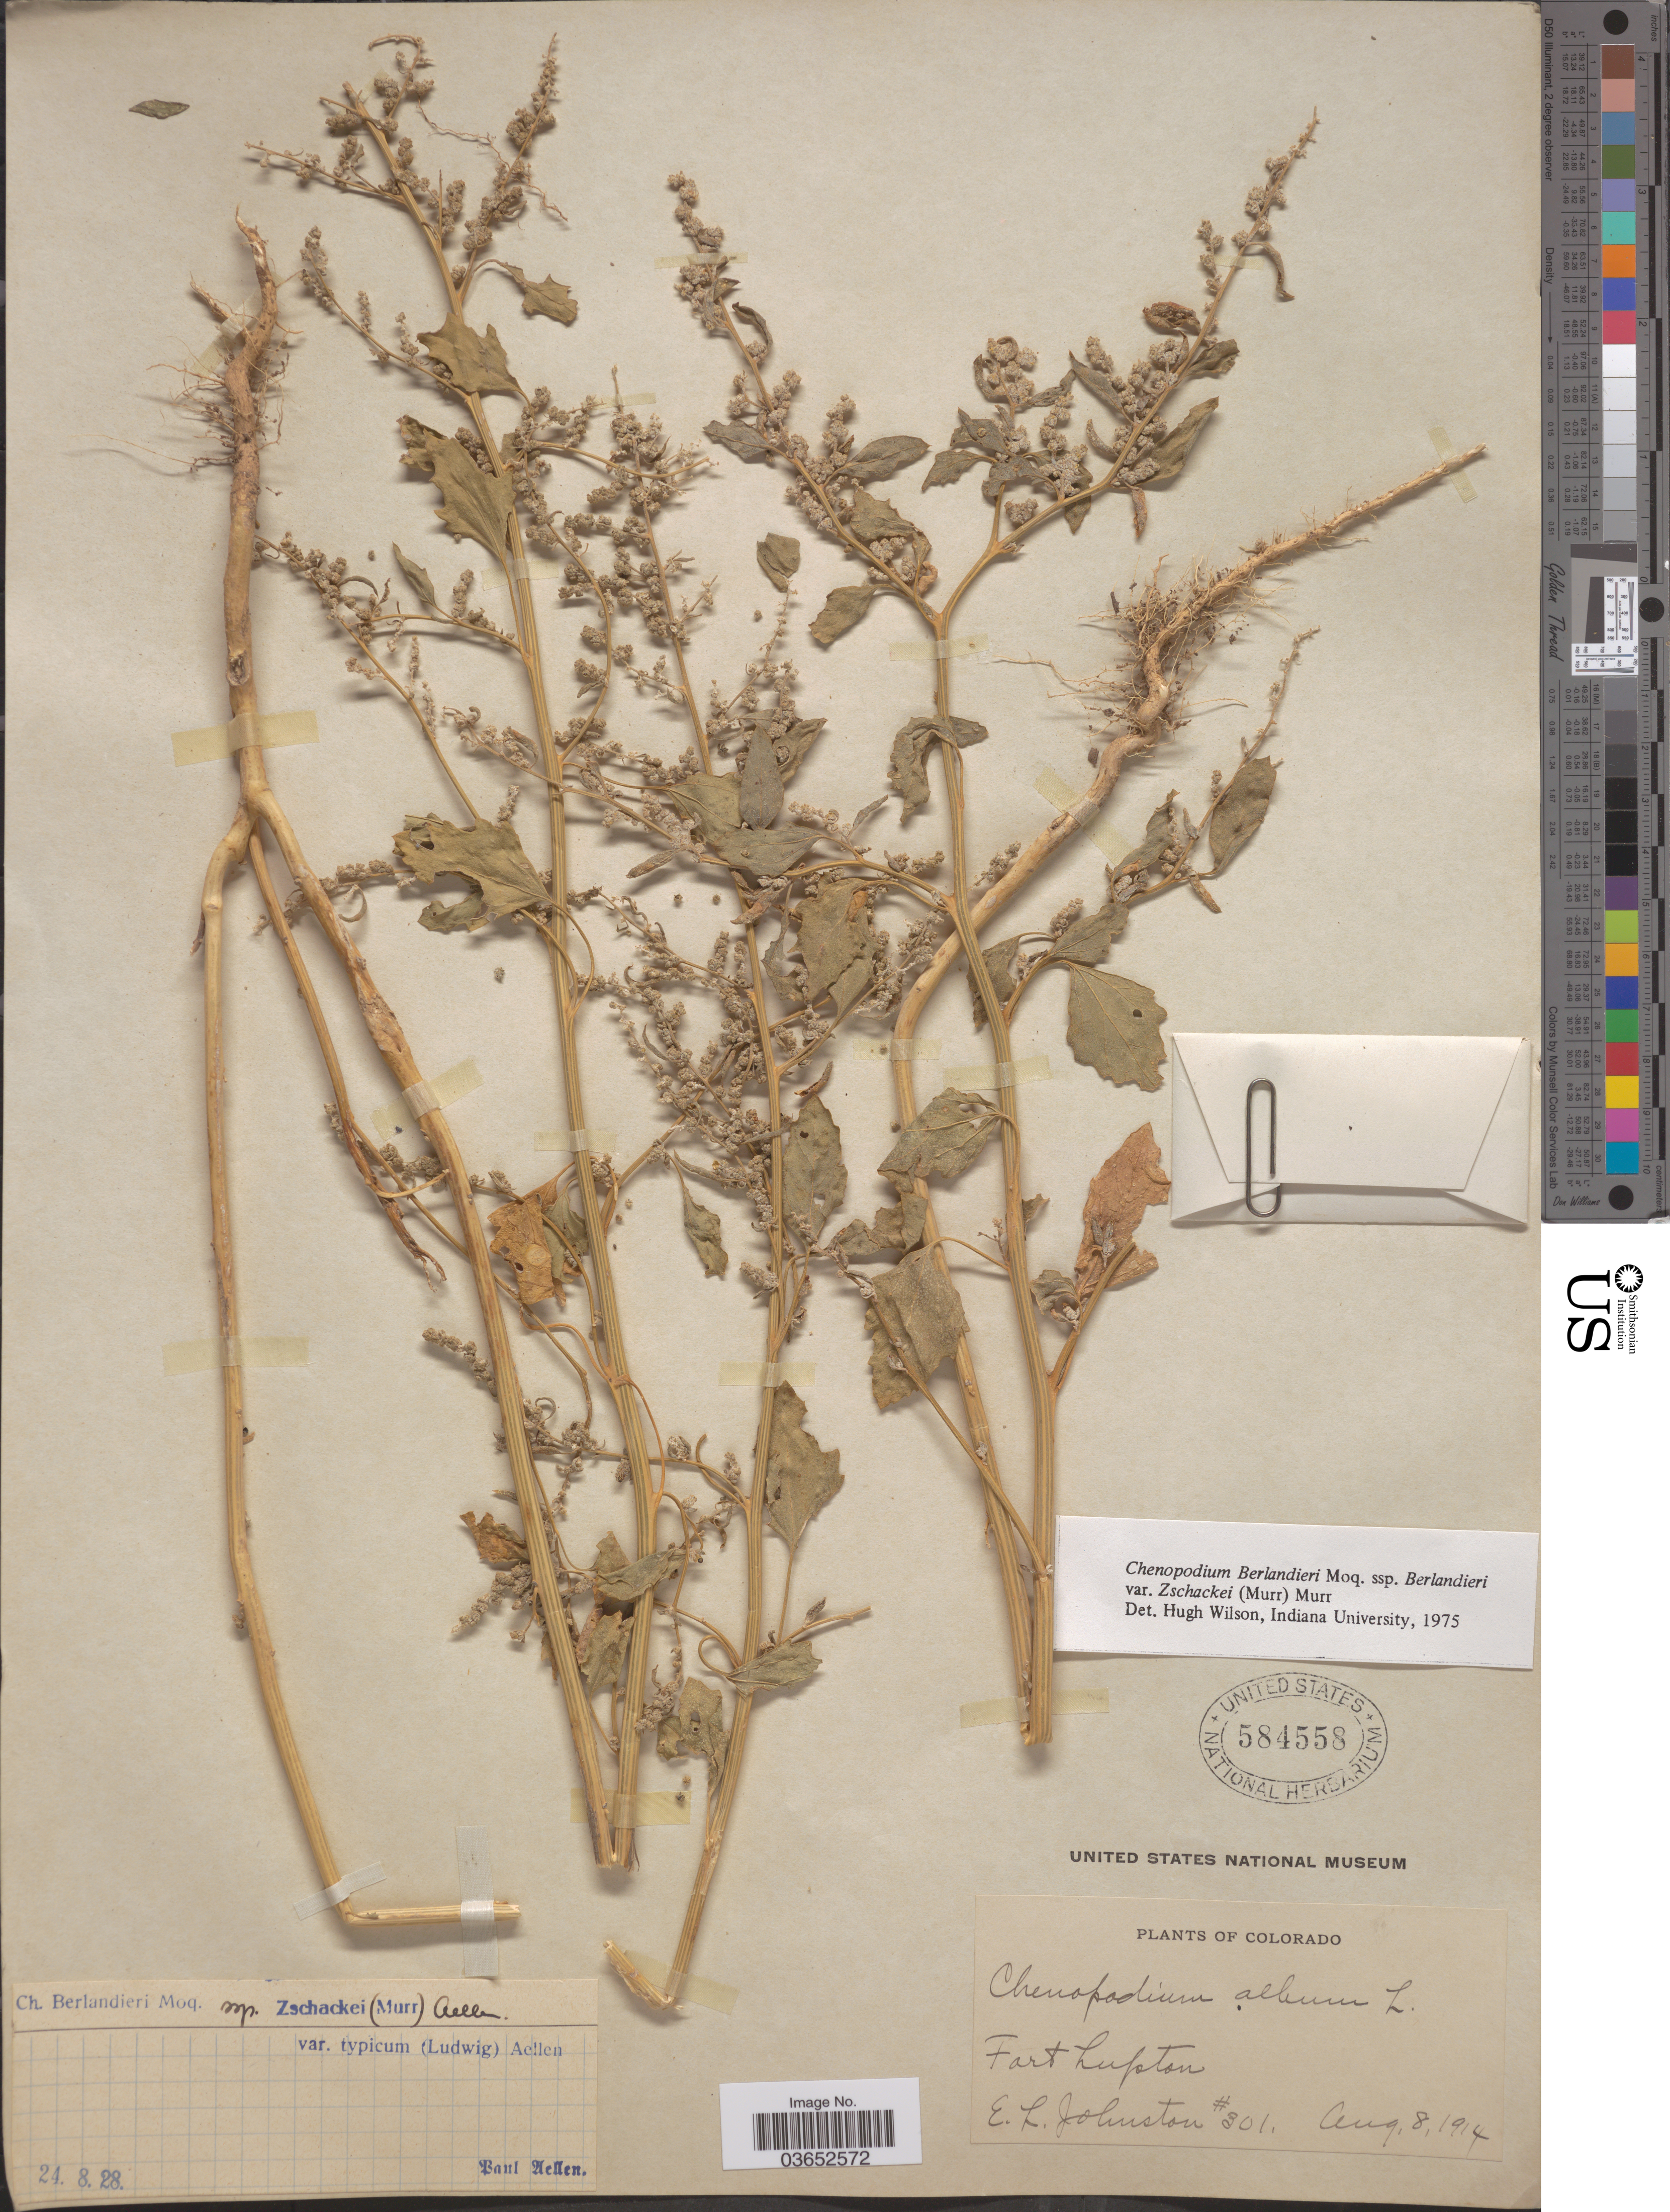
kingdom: Plantae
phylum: Tracheophyta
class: Magnoliopsida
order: Caryophyllales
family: Amaranthaceae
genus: Chenopodium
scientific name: Chenopodium berlandieri var. typicum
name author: A. Ludw. ex Graebn.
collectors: E. L. Johnston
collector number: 301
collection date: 1914-08-08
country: United States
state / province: Colorado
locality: Fort Lupton.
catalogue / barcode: US 584558